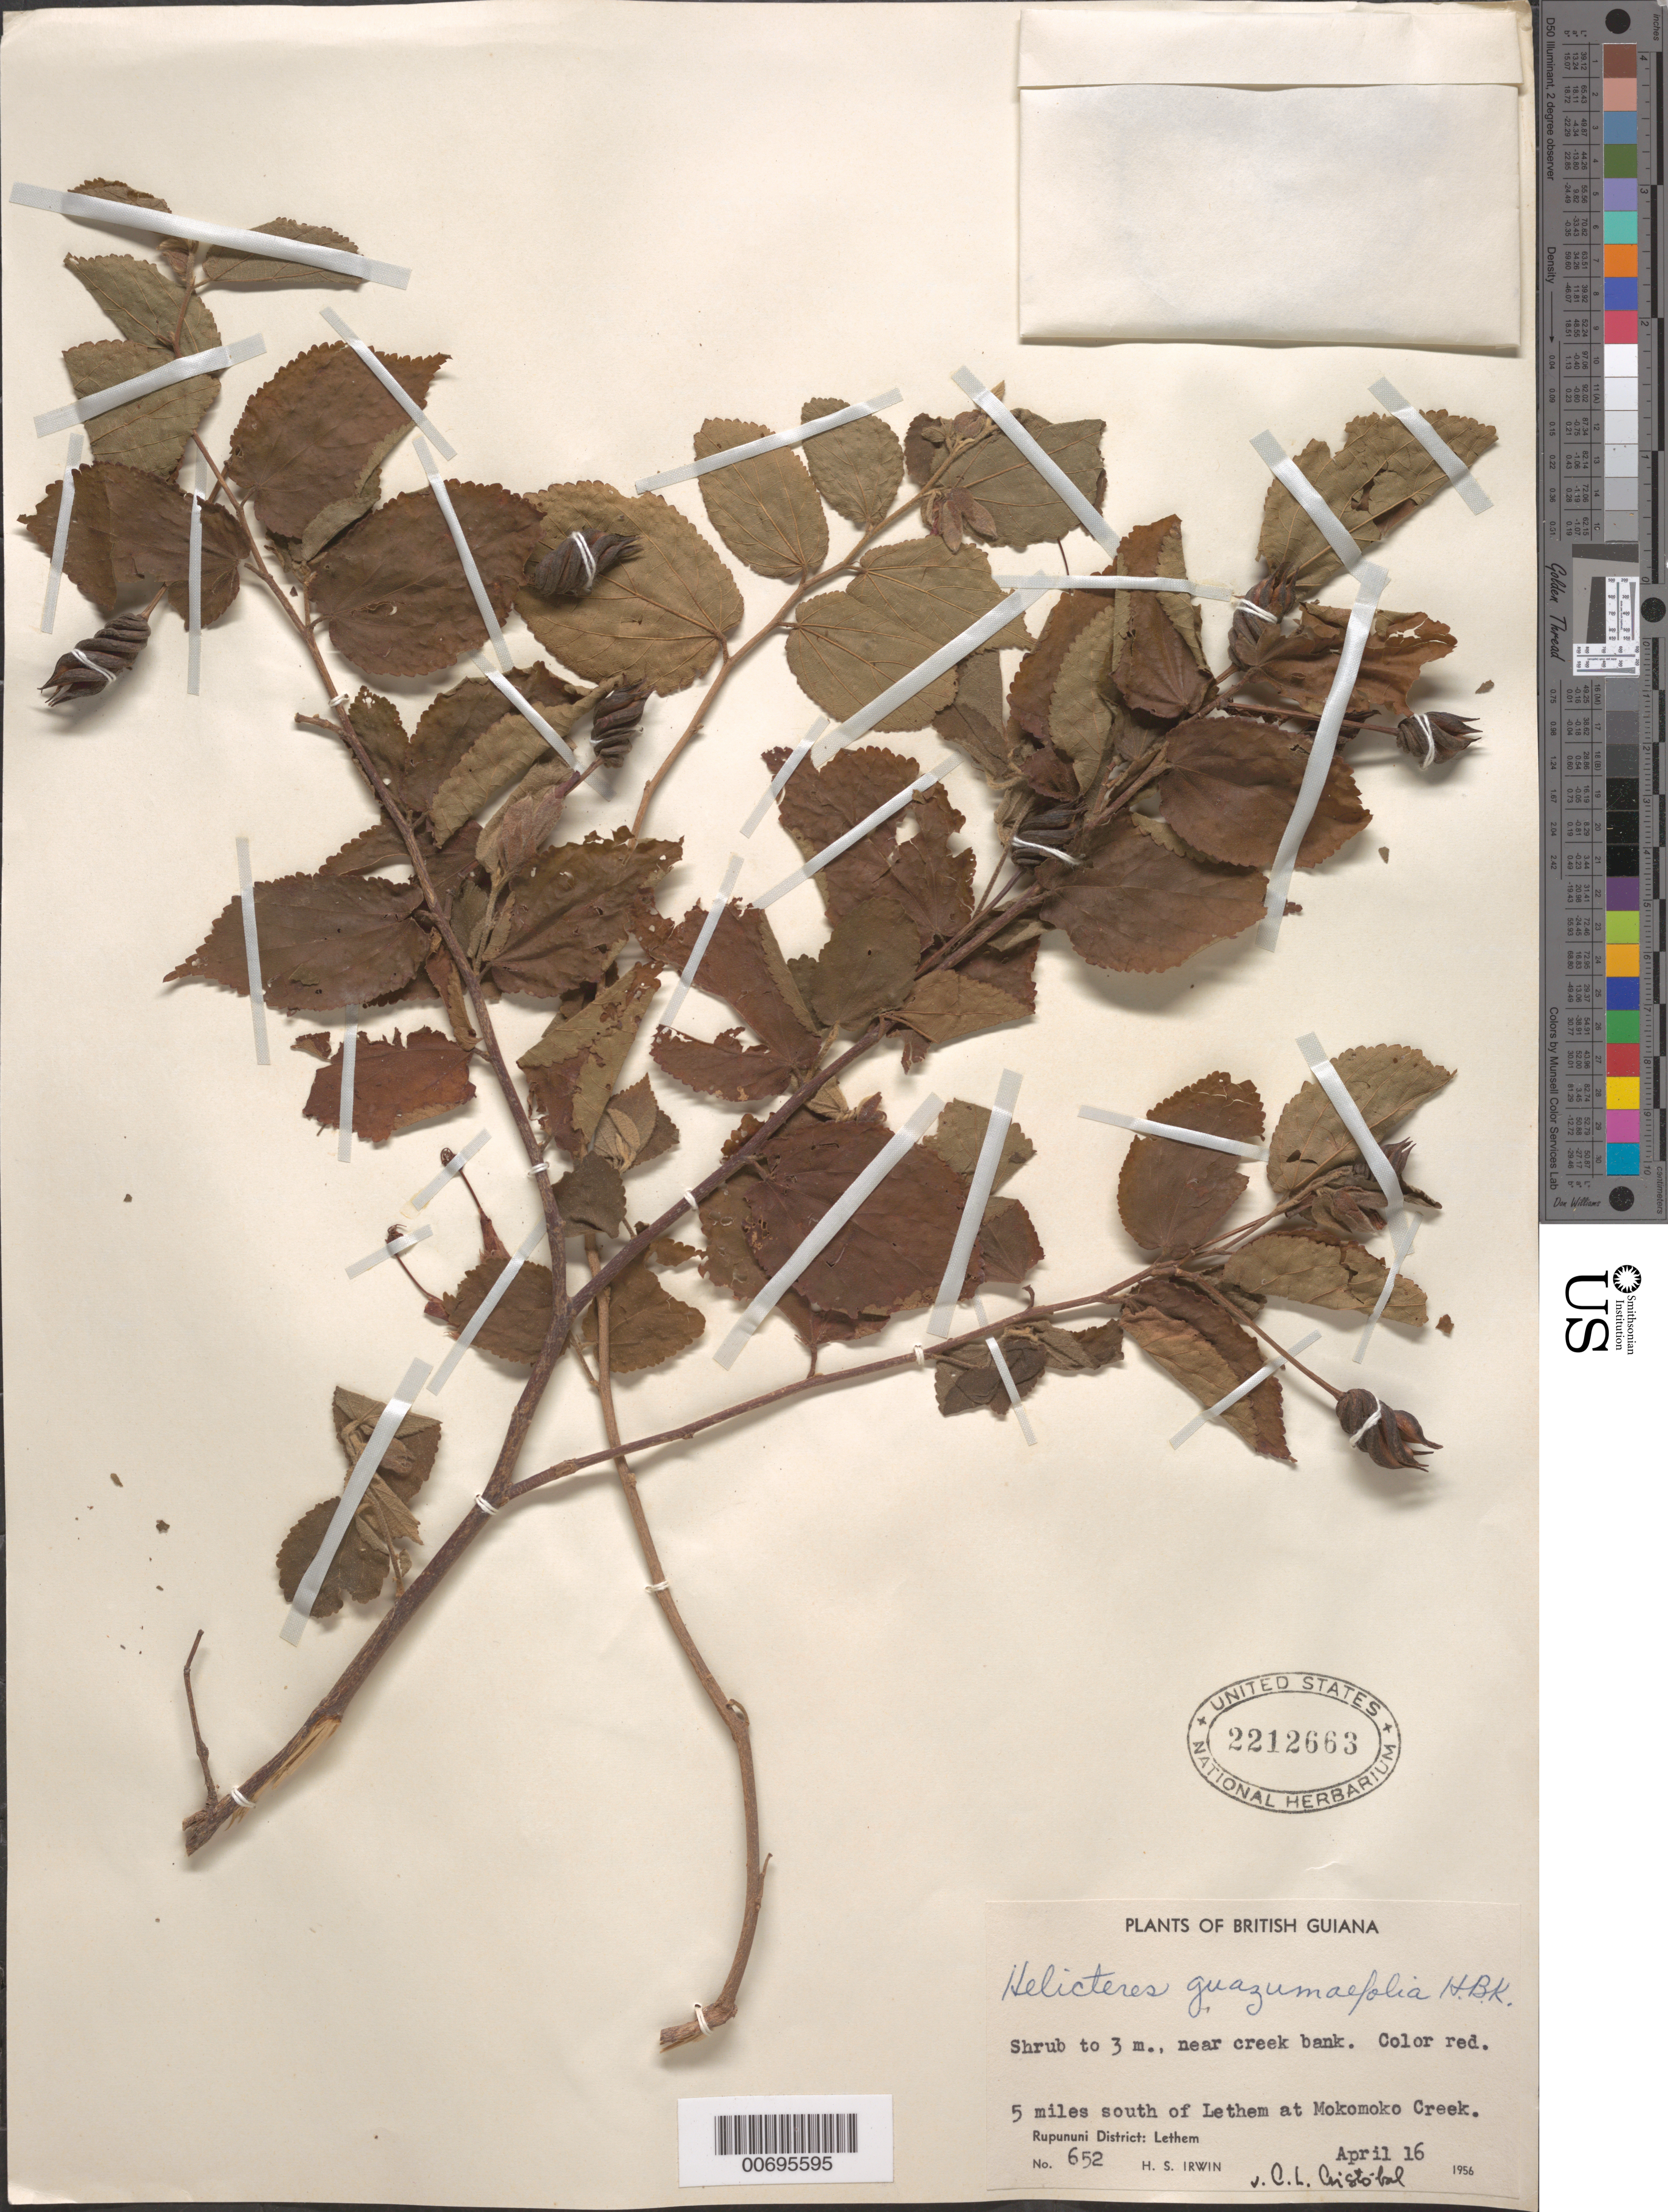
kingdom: Plantae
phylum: Tracheophyta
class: Magnoliopsida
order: Malvales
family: Malvaceae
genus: Helicteres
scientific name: Helicteres guazumifolia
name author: Kunth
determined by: Cristóbal, C.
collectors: H. Irwin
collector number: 652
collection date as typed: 16-Apr-56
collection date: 1956-04-16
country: Guyana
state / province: U. Takutu-U. Essequibo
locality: Rupununi Dist., 5 mi. S of Lethem at Mokomoko Creek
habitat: Near creek bank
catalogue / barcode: US 2212663